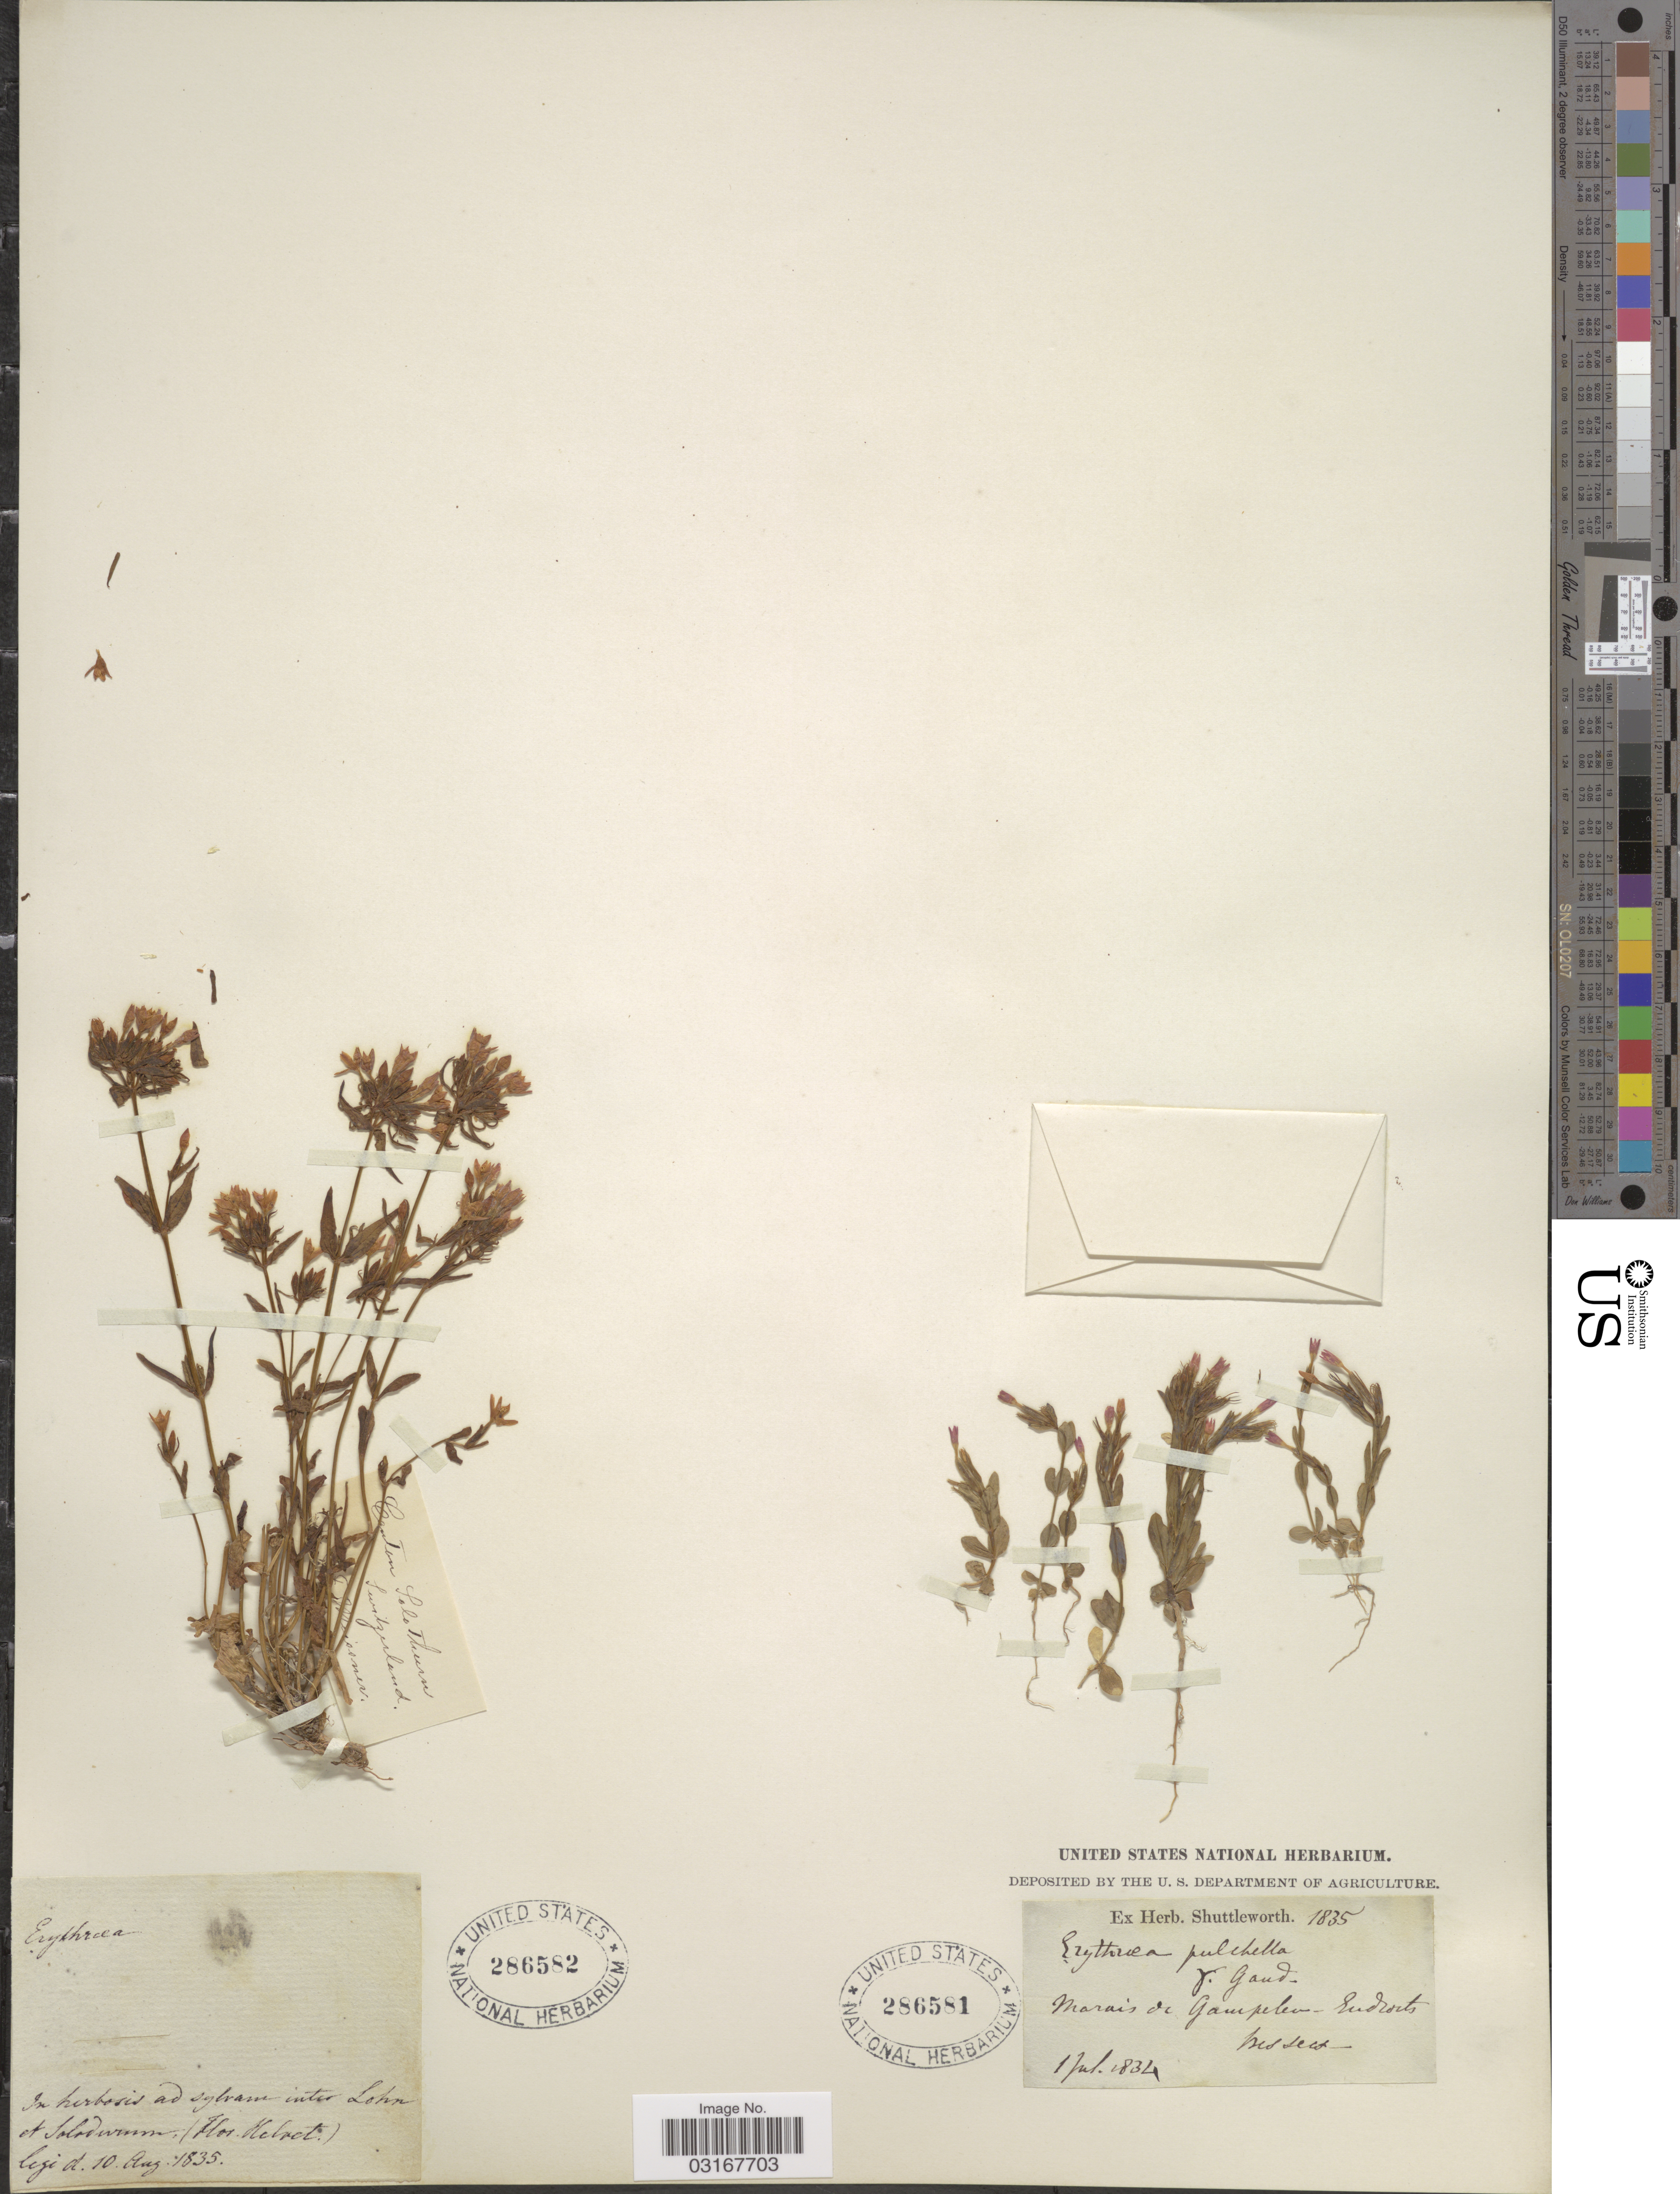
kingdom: Plantae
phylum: Tracheophyta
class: Magnoliopsida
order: Gentianales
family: Gentianaceae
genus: Centaurium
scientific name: Centaurium pulchellum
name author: (Sw.) Druce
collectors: Ex herb. Shuttleworth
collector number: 1835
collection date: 1834-07-01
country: Switzerland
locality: Marais de Gampelen- Endroits [illegible text].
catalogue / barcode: US 286581